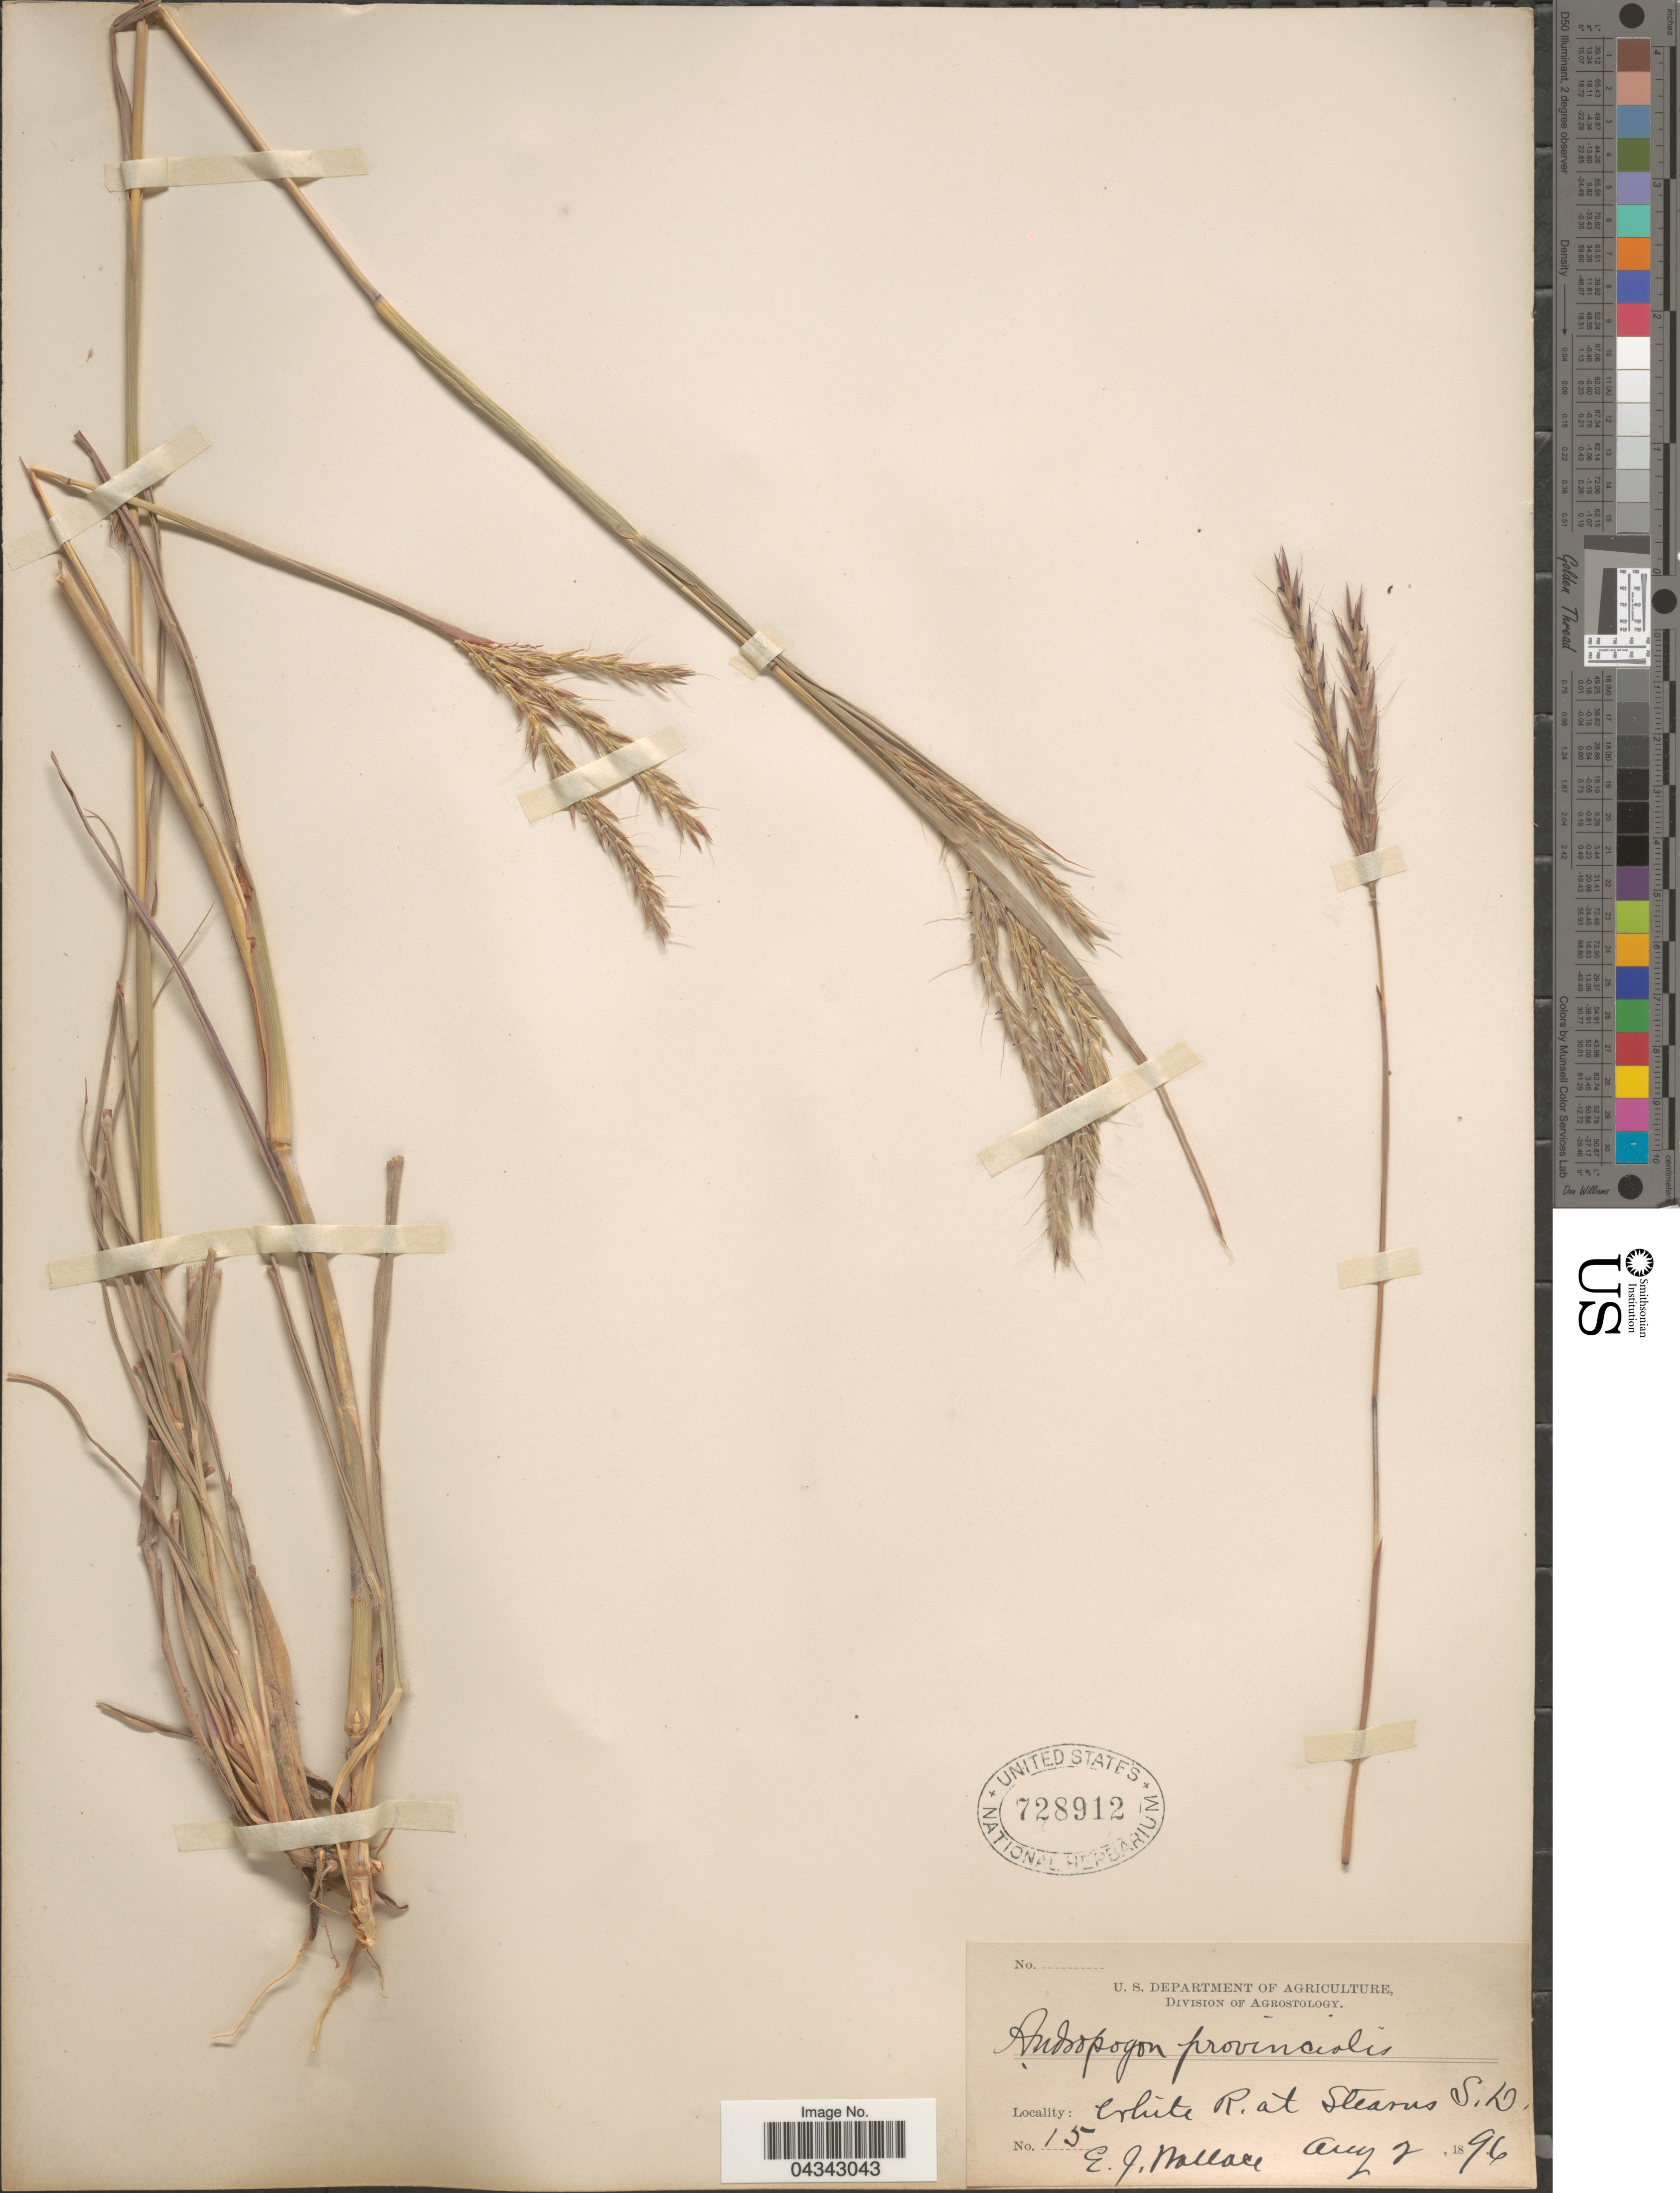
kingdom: Plantae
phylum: Tracheophyta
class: Liliopsida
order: Poales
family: Poaceae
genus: Andropogon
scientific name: Andropogon gerardii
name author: Vitman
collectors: E. J. Wallace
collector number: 15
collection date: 1896-08-02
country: United States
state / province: South Dakota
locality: White R. at Stearns.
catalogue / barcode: US 728912